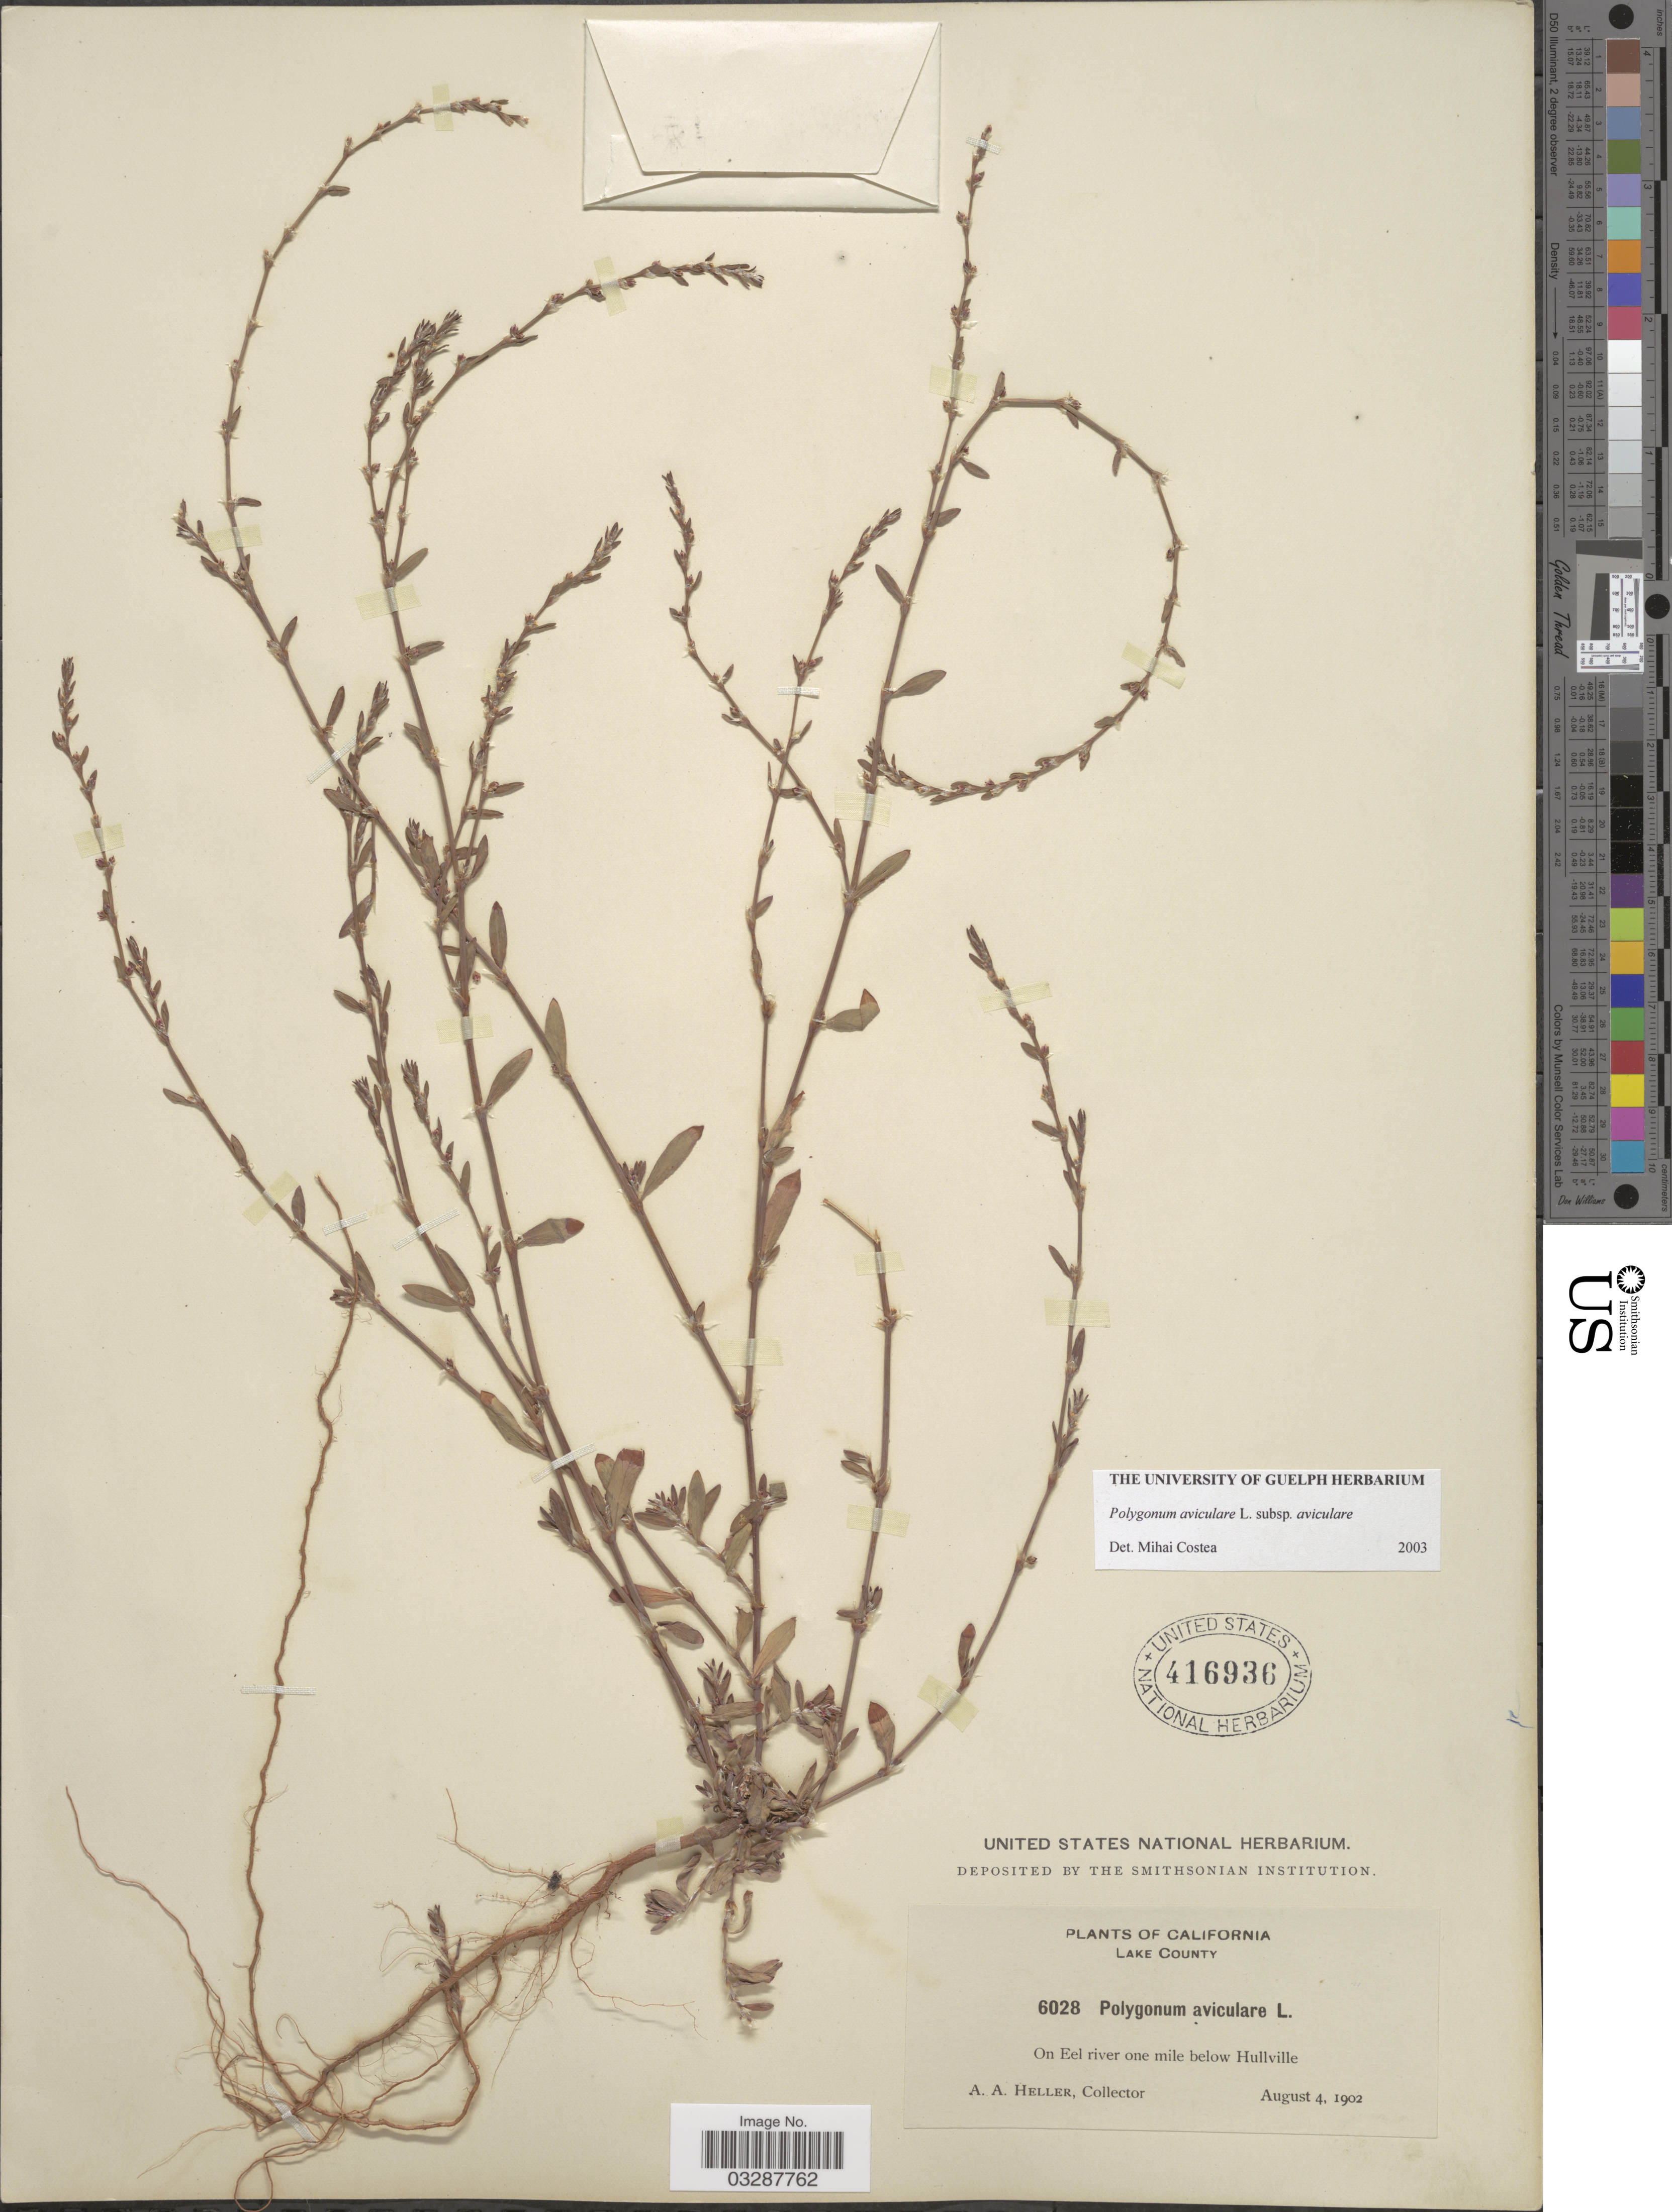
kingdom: Plantae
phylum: Tracheophyta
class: Magnoliopsida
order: Caryophyllales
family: Polygonaceae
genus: Polygonum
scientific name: Polygonum aviculare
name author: L.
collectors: A. A. Heller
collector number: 6028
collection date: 1902-08-04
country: United States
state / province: California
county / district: Lake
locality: Lake County. On Eel river one mile below Hullville.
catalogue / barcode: US 416936